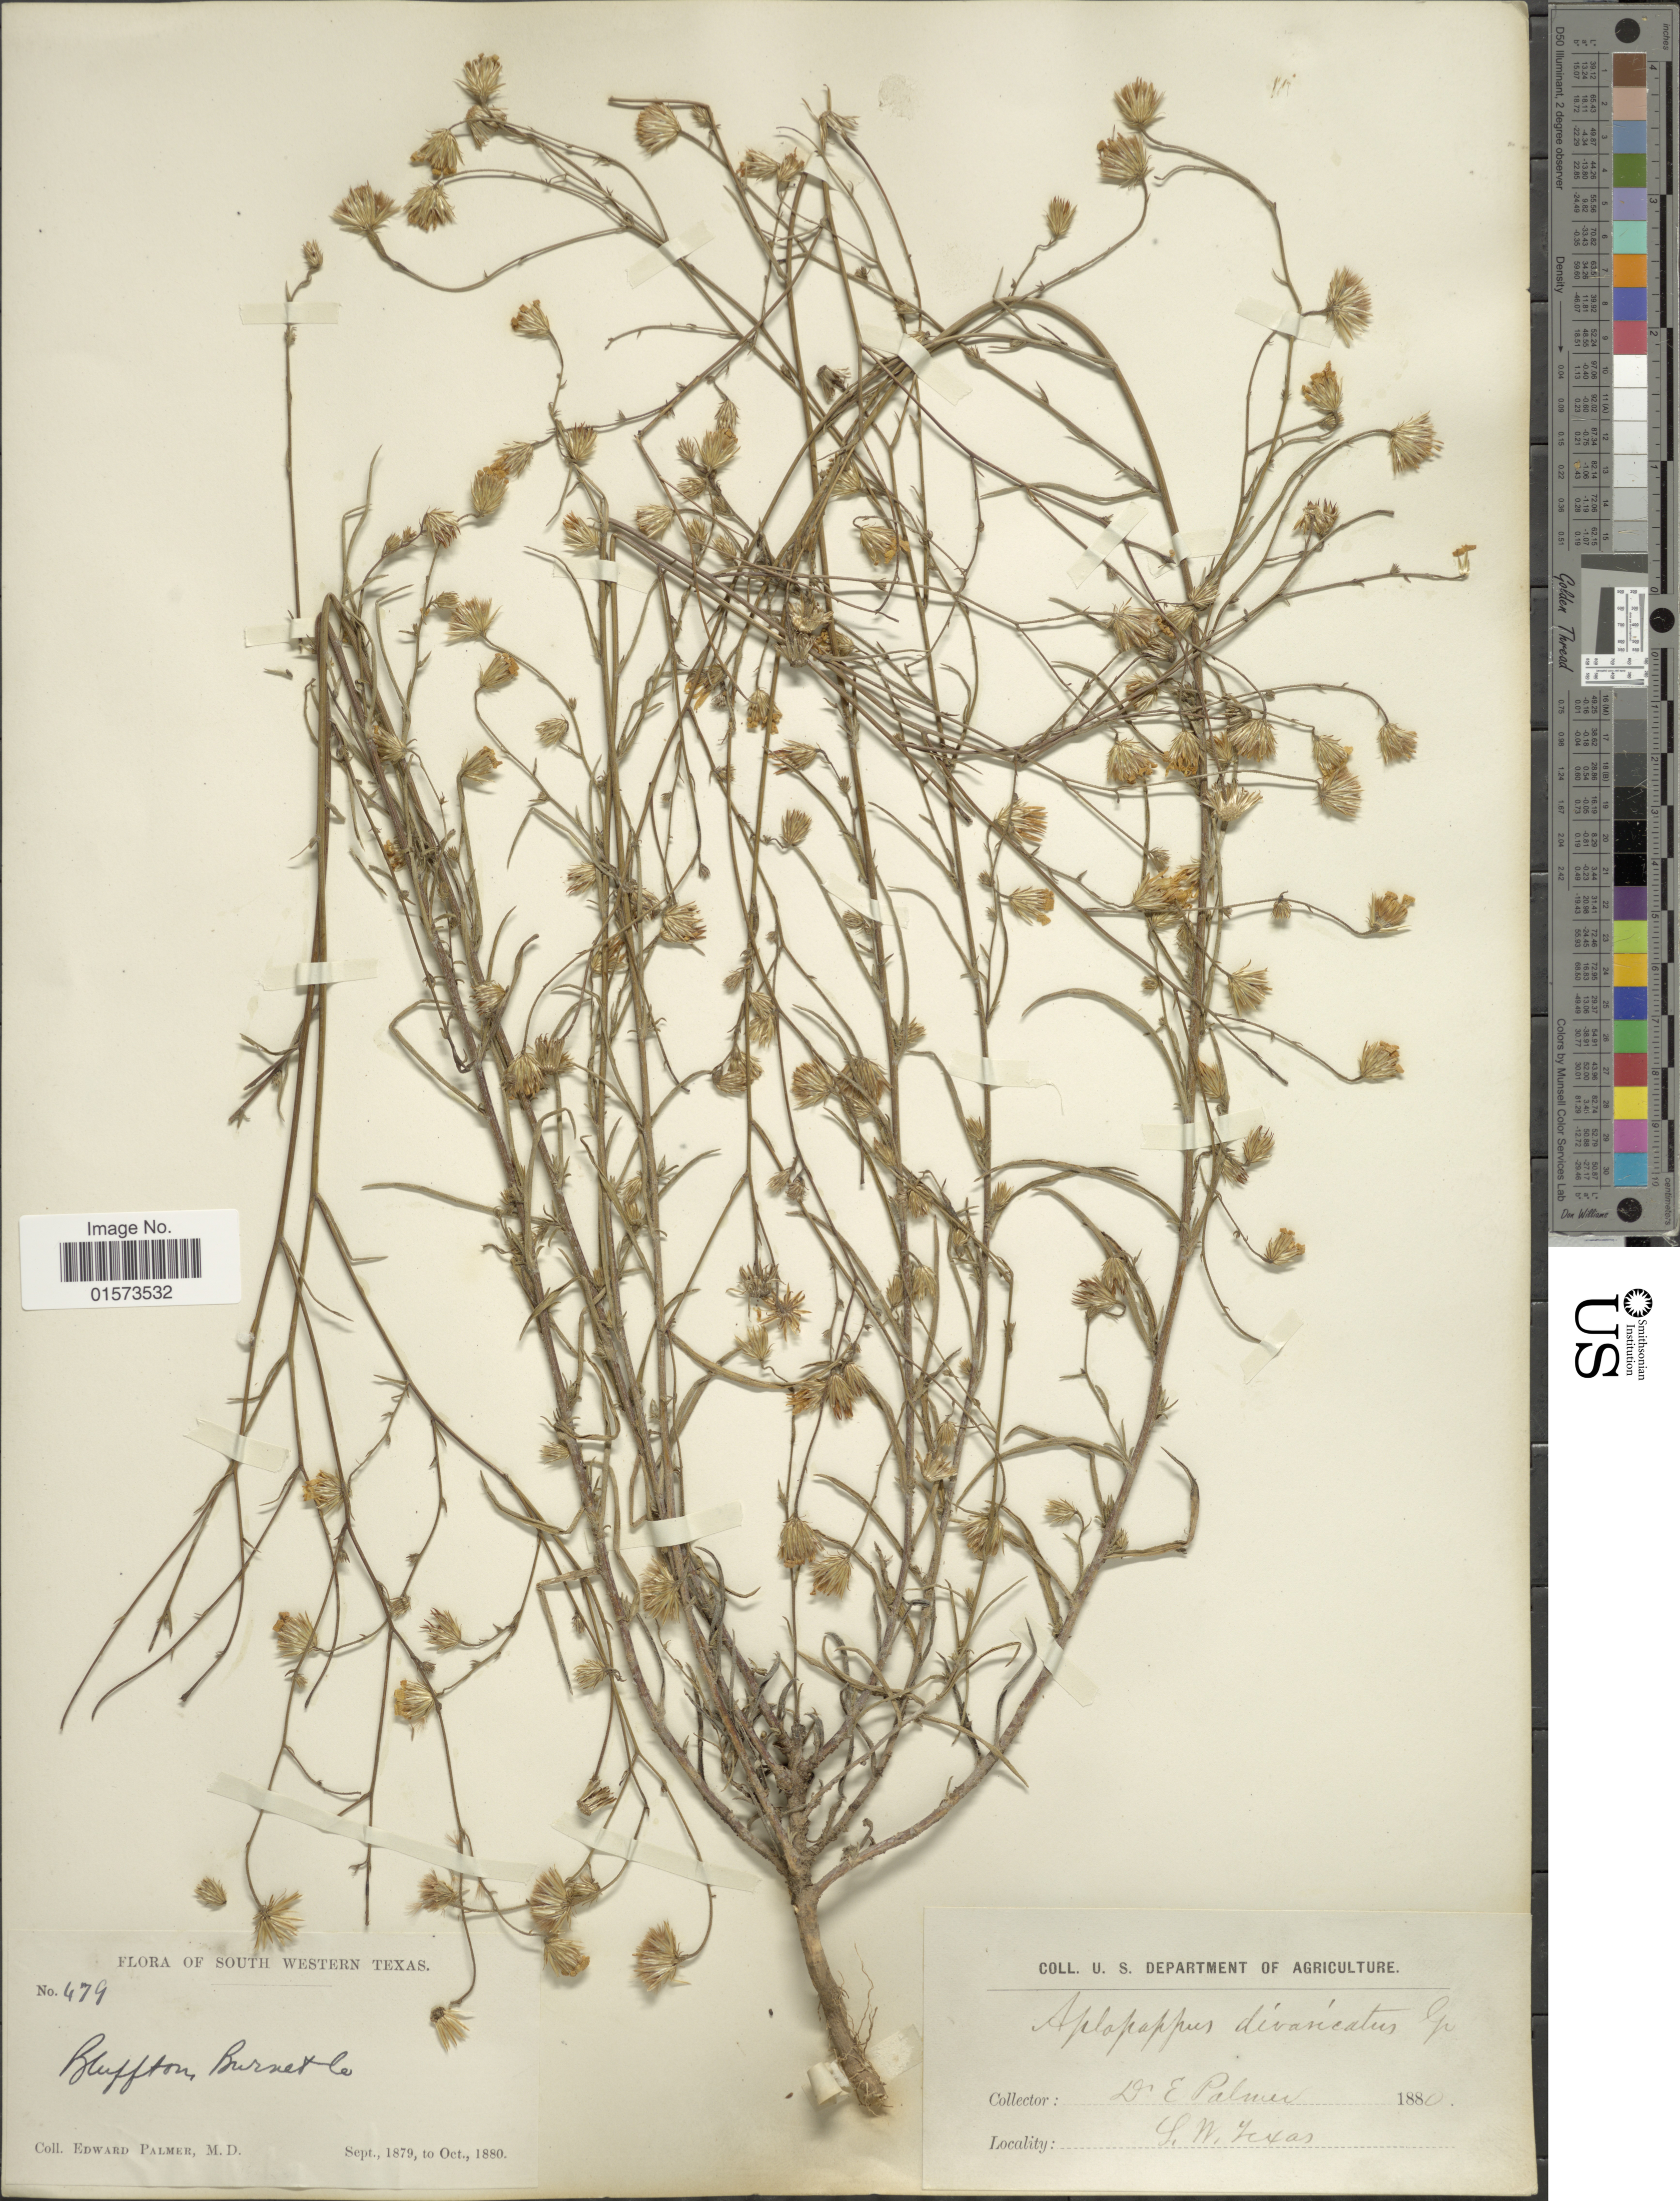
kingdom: Plantae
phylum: Tracheophyta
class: Magnoliopsida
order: Asterales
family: Asteraceae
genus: Croptilon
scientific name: Croptilon divaricatum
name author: (Nutt.) Raf.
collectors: E. Palmer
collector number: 479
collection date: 1879-09/1880-10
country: United States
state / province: Texas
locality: South Western Texas